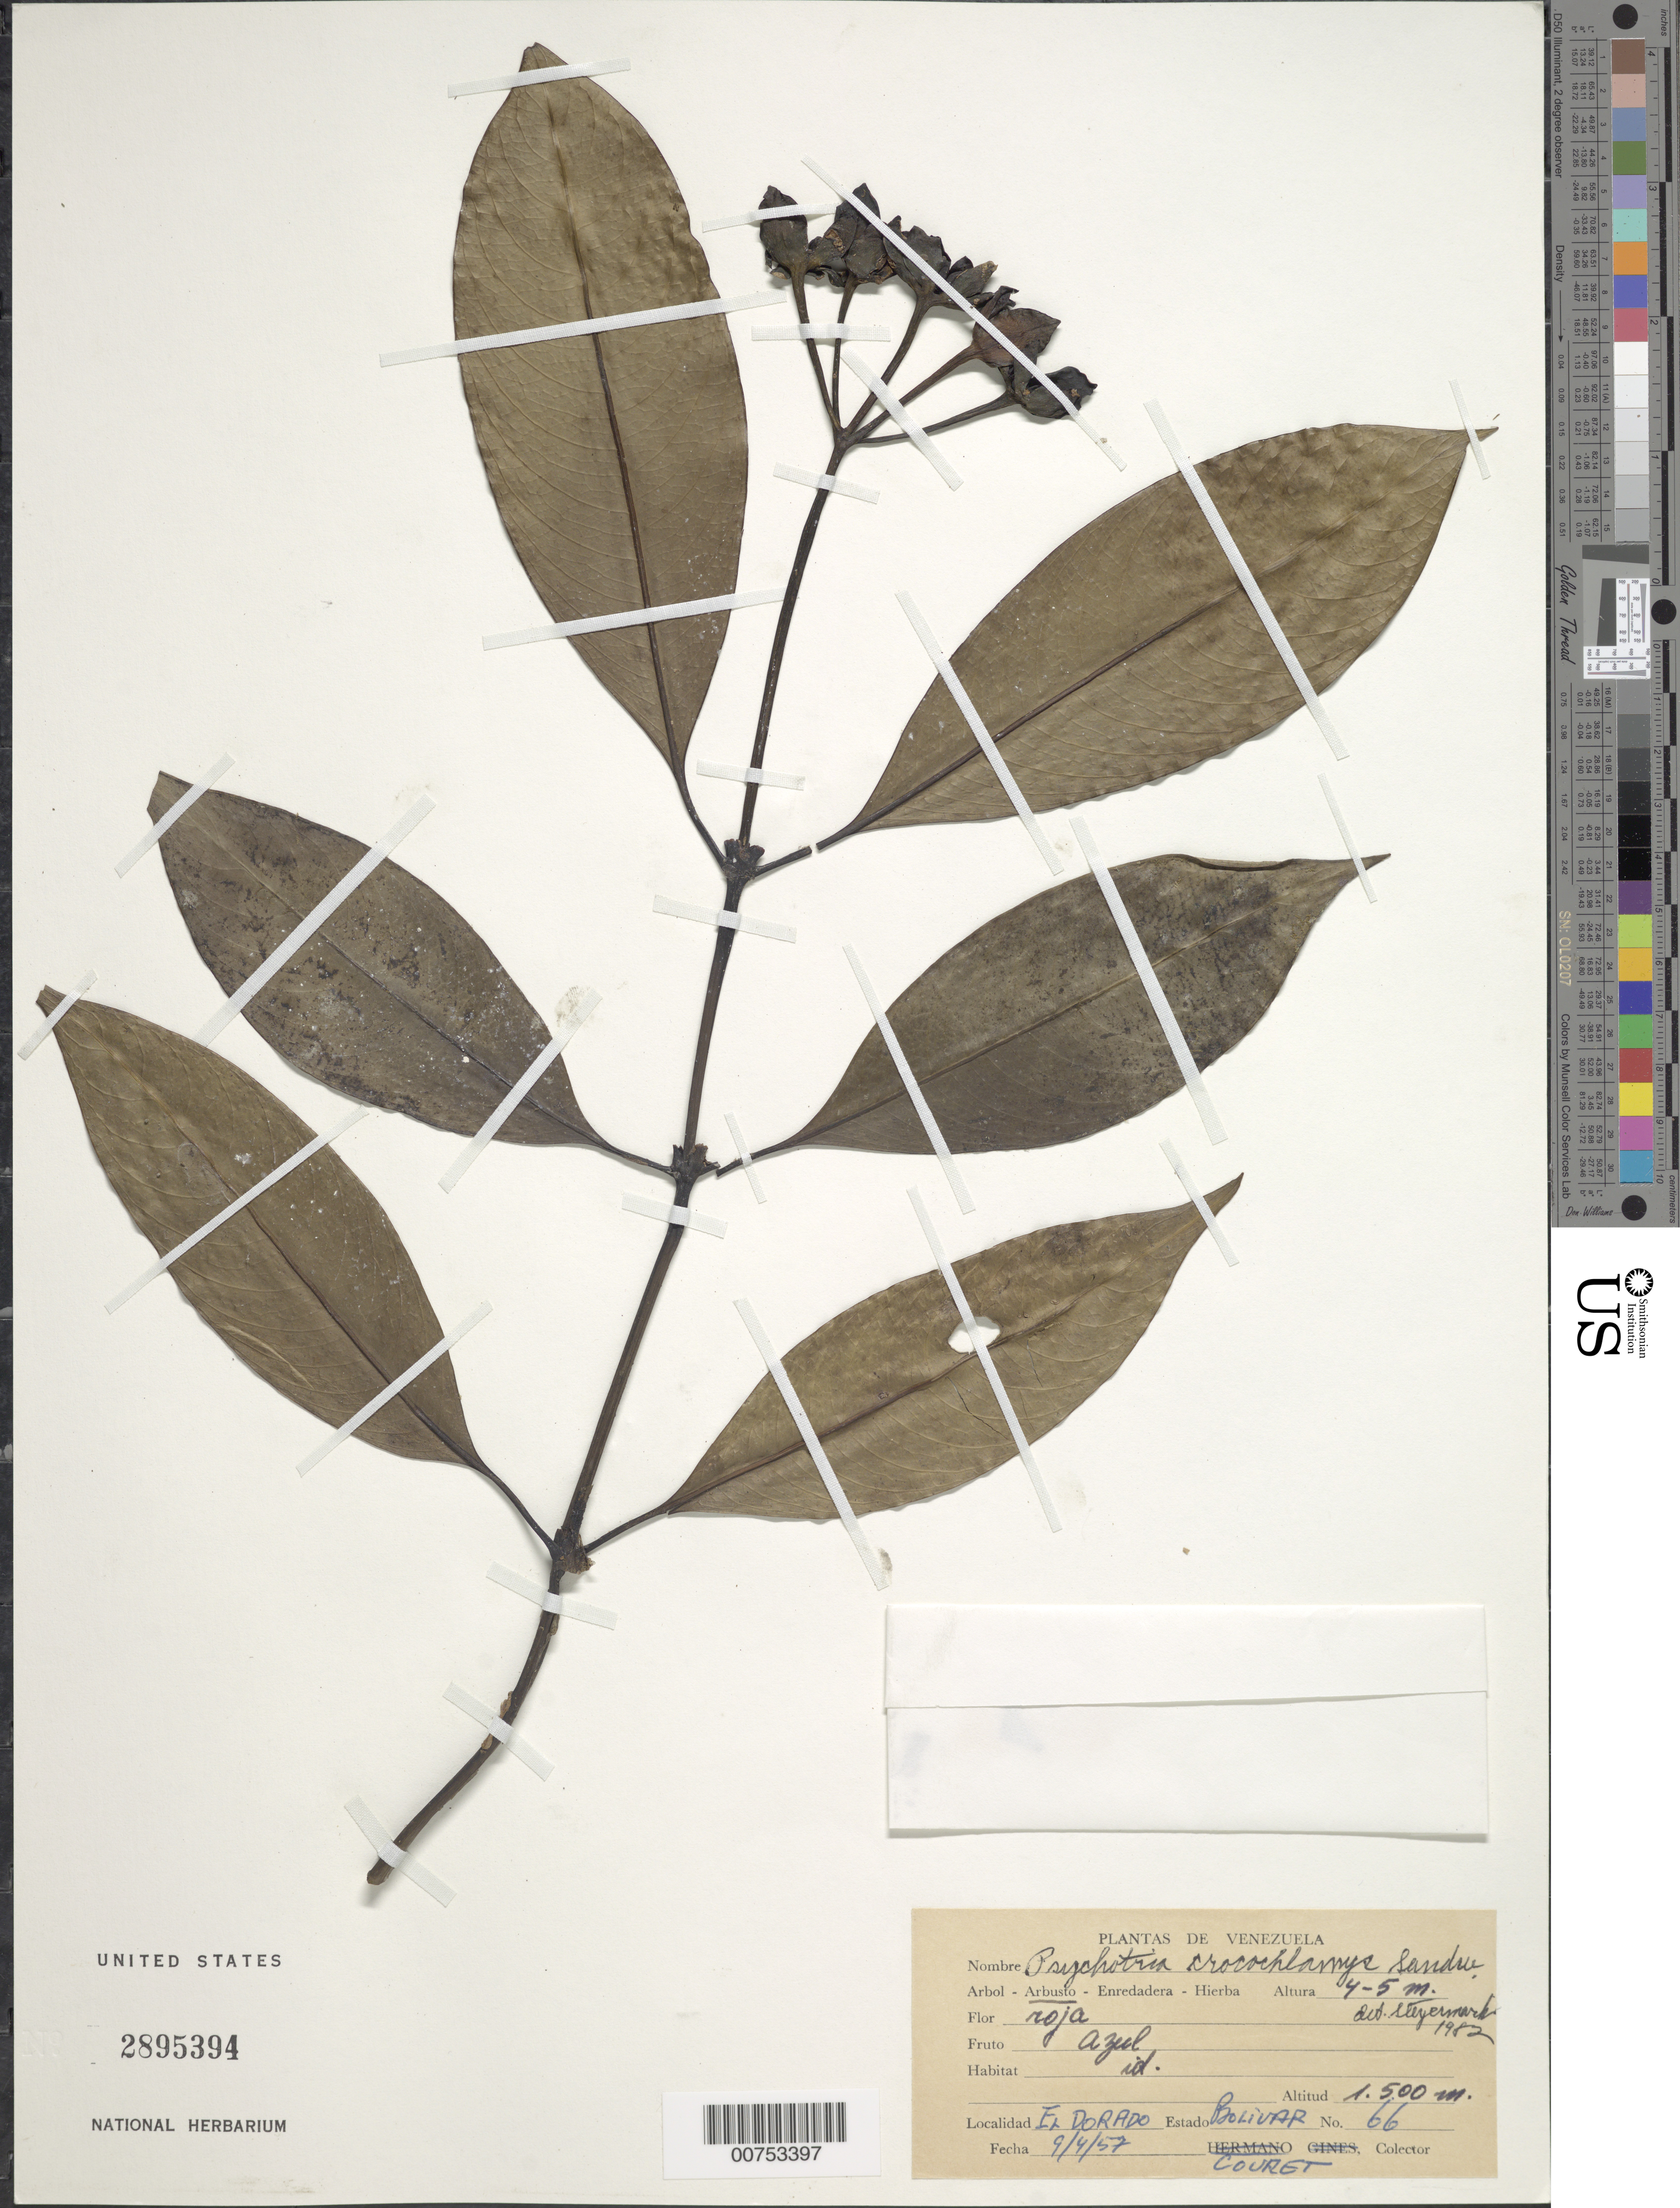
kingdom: Plantae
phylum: Tracheophyta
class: Magnoliopsida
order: Gentianales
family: Rubiaceae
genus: Psychotria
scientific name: Psychotria crocochlamys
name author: Sandwith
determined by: Steyermark, Julian A., (VEN)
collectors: -. Couret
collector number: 66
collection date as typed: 9-Apr-57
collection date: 1957-04-09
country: Venezuela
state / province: Bolívar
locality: El Dorado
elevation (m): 1500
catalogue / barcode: US 2895394